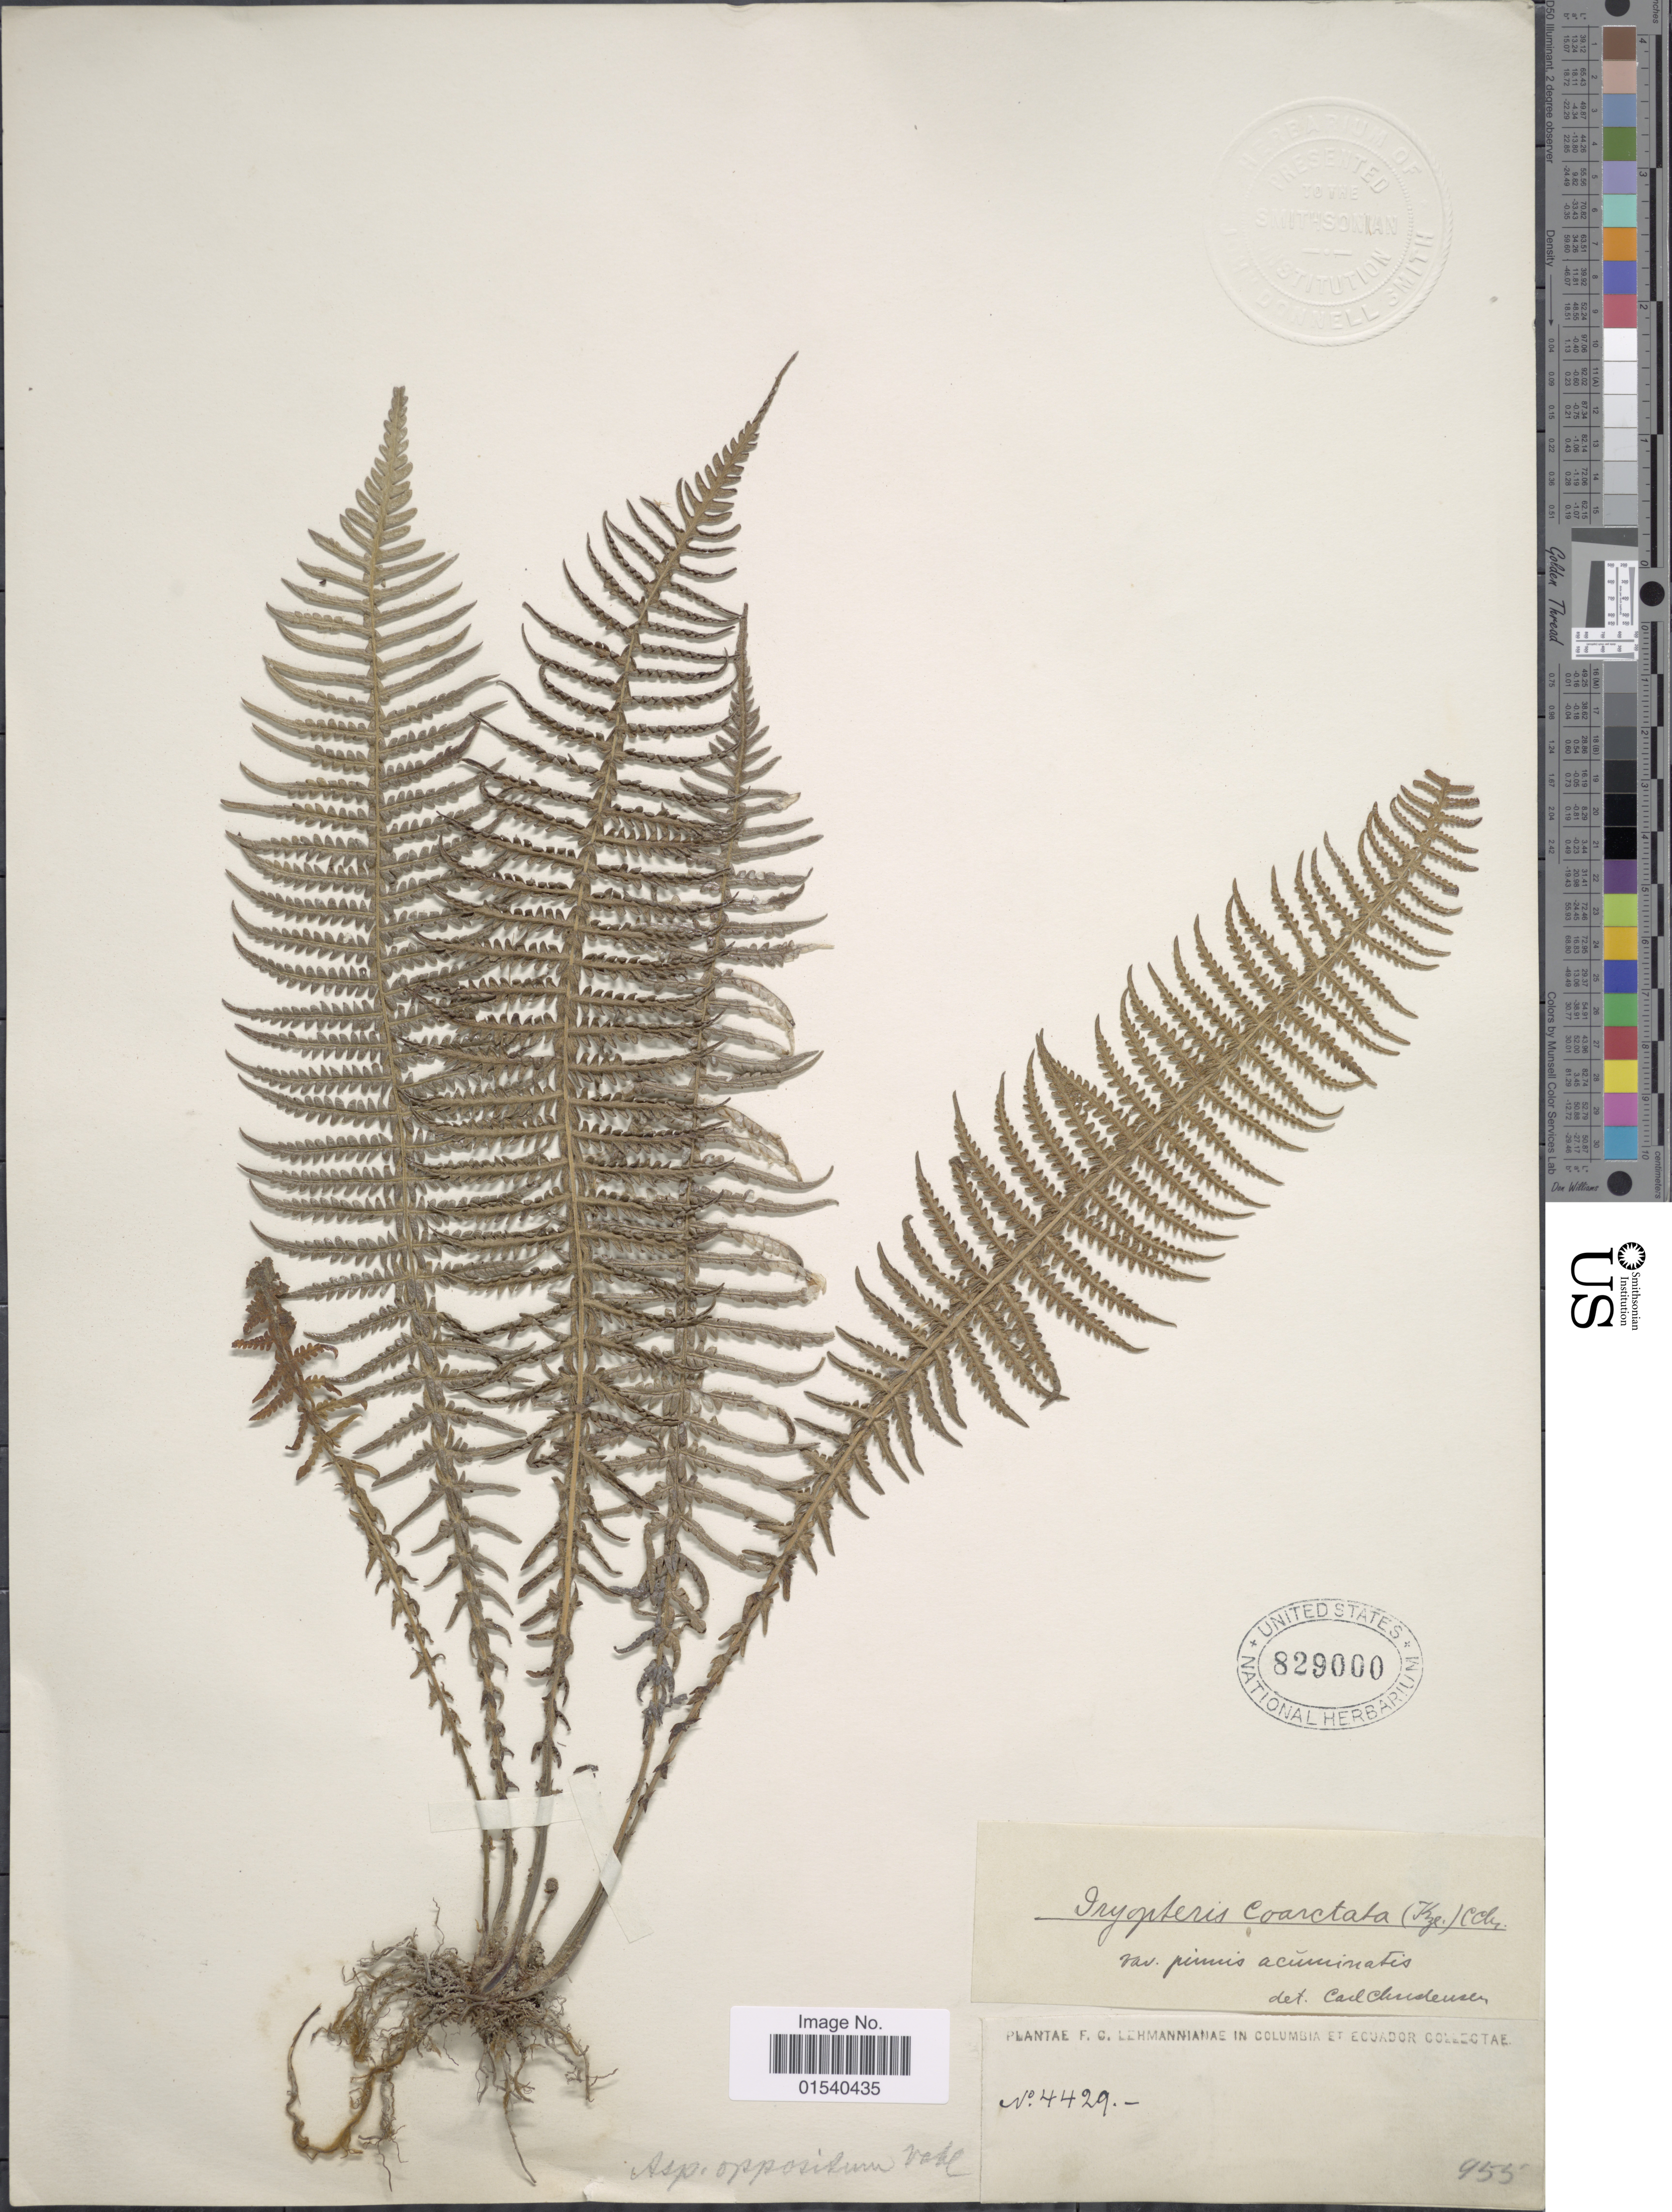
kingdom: Plantae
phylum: Tracheophyta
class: Polypodiopsida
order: Polypodiales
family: Thelypteridaceae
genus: Amauropelta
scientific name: Amauropelta opposita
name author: (Vahl) Pic. Serm.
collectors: F. C. Lehmann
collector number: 4429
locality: Colombia et Ecuador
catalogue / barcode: US 829000